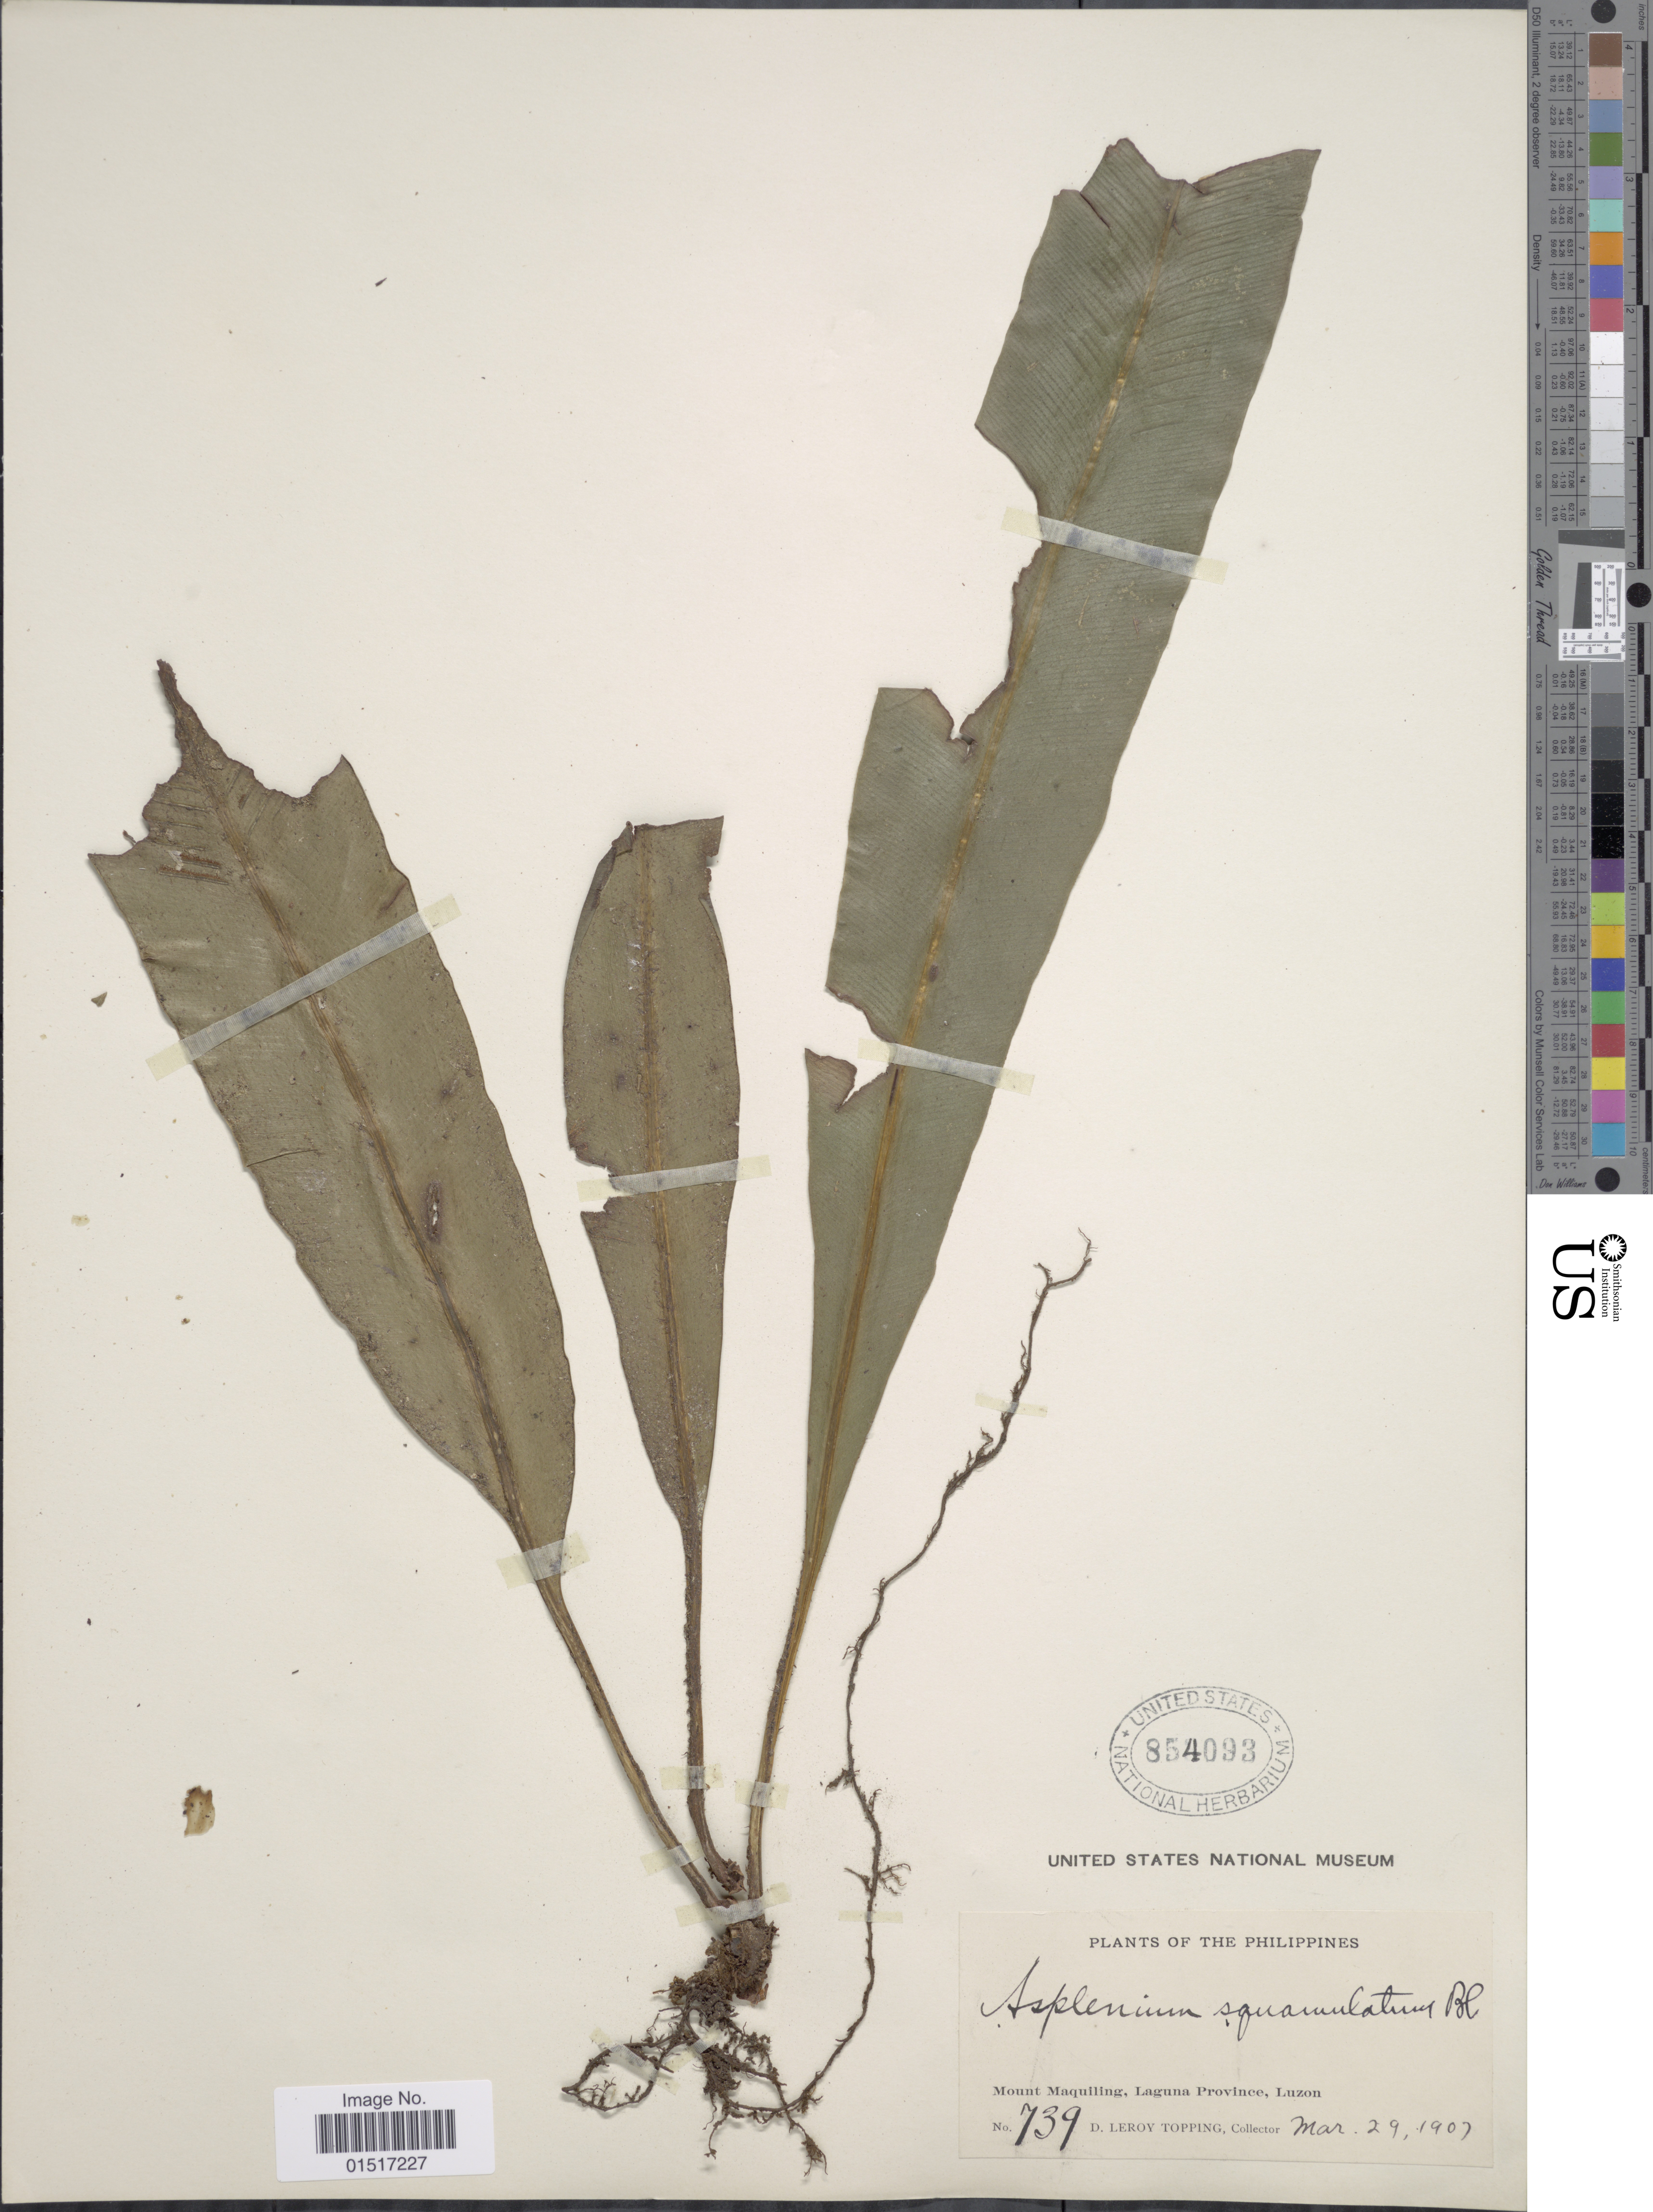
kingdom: Plantae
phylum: Tracheophyta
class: Polypodiopsida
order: Polypodiales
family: Aspleniaceae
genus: Asplenium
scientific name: Asplenium vittiforme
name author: Cav.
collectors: D. L. Topping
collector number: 739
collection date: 1907-03-29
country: Philippines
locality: Mount Maquiling, Laguna Province, Luzon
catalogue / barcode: US 854093